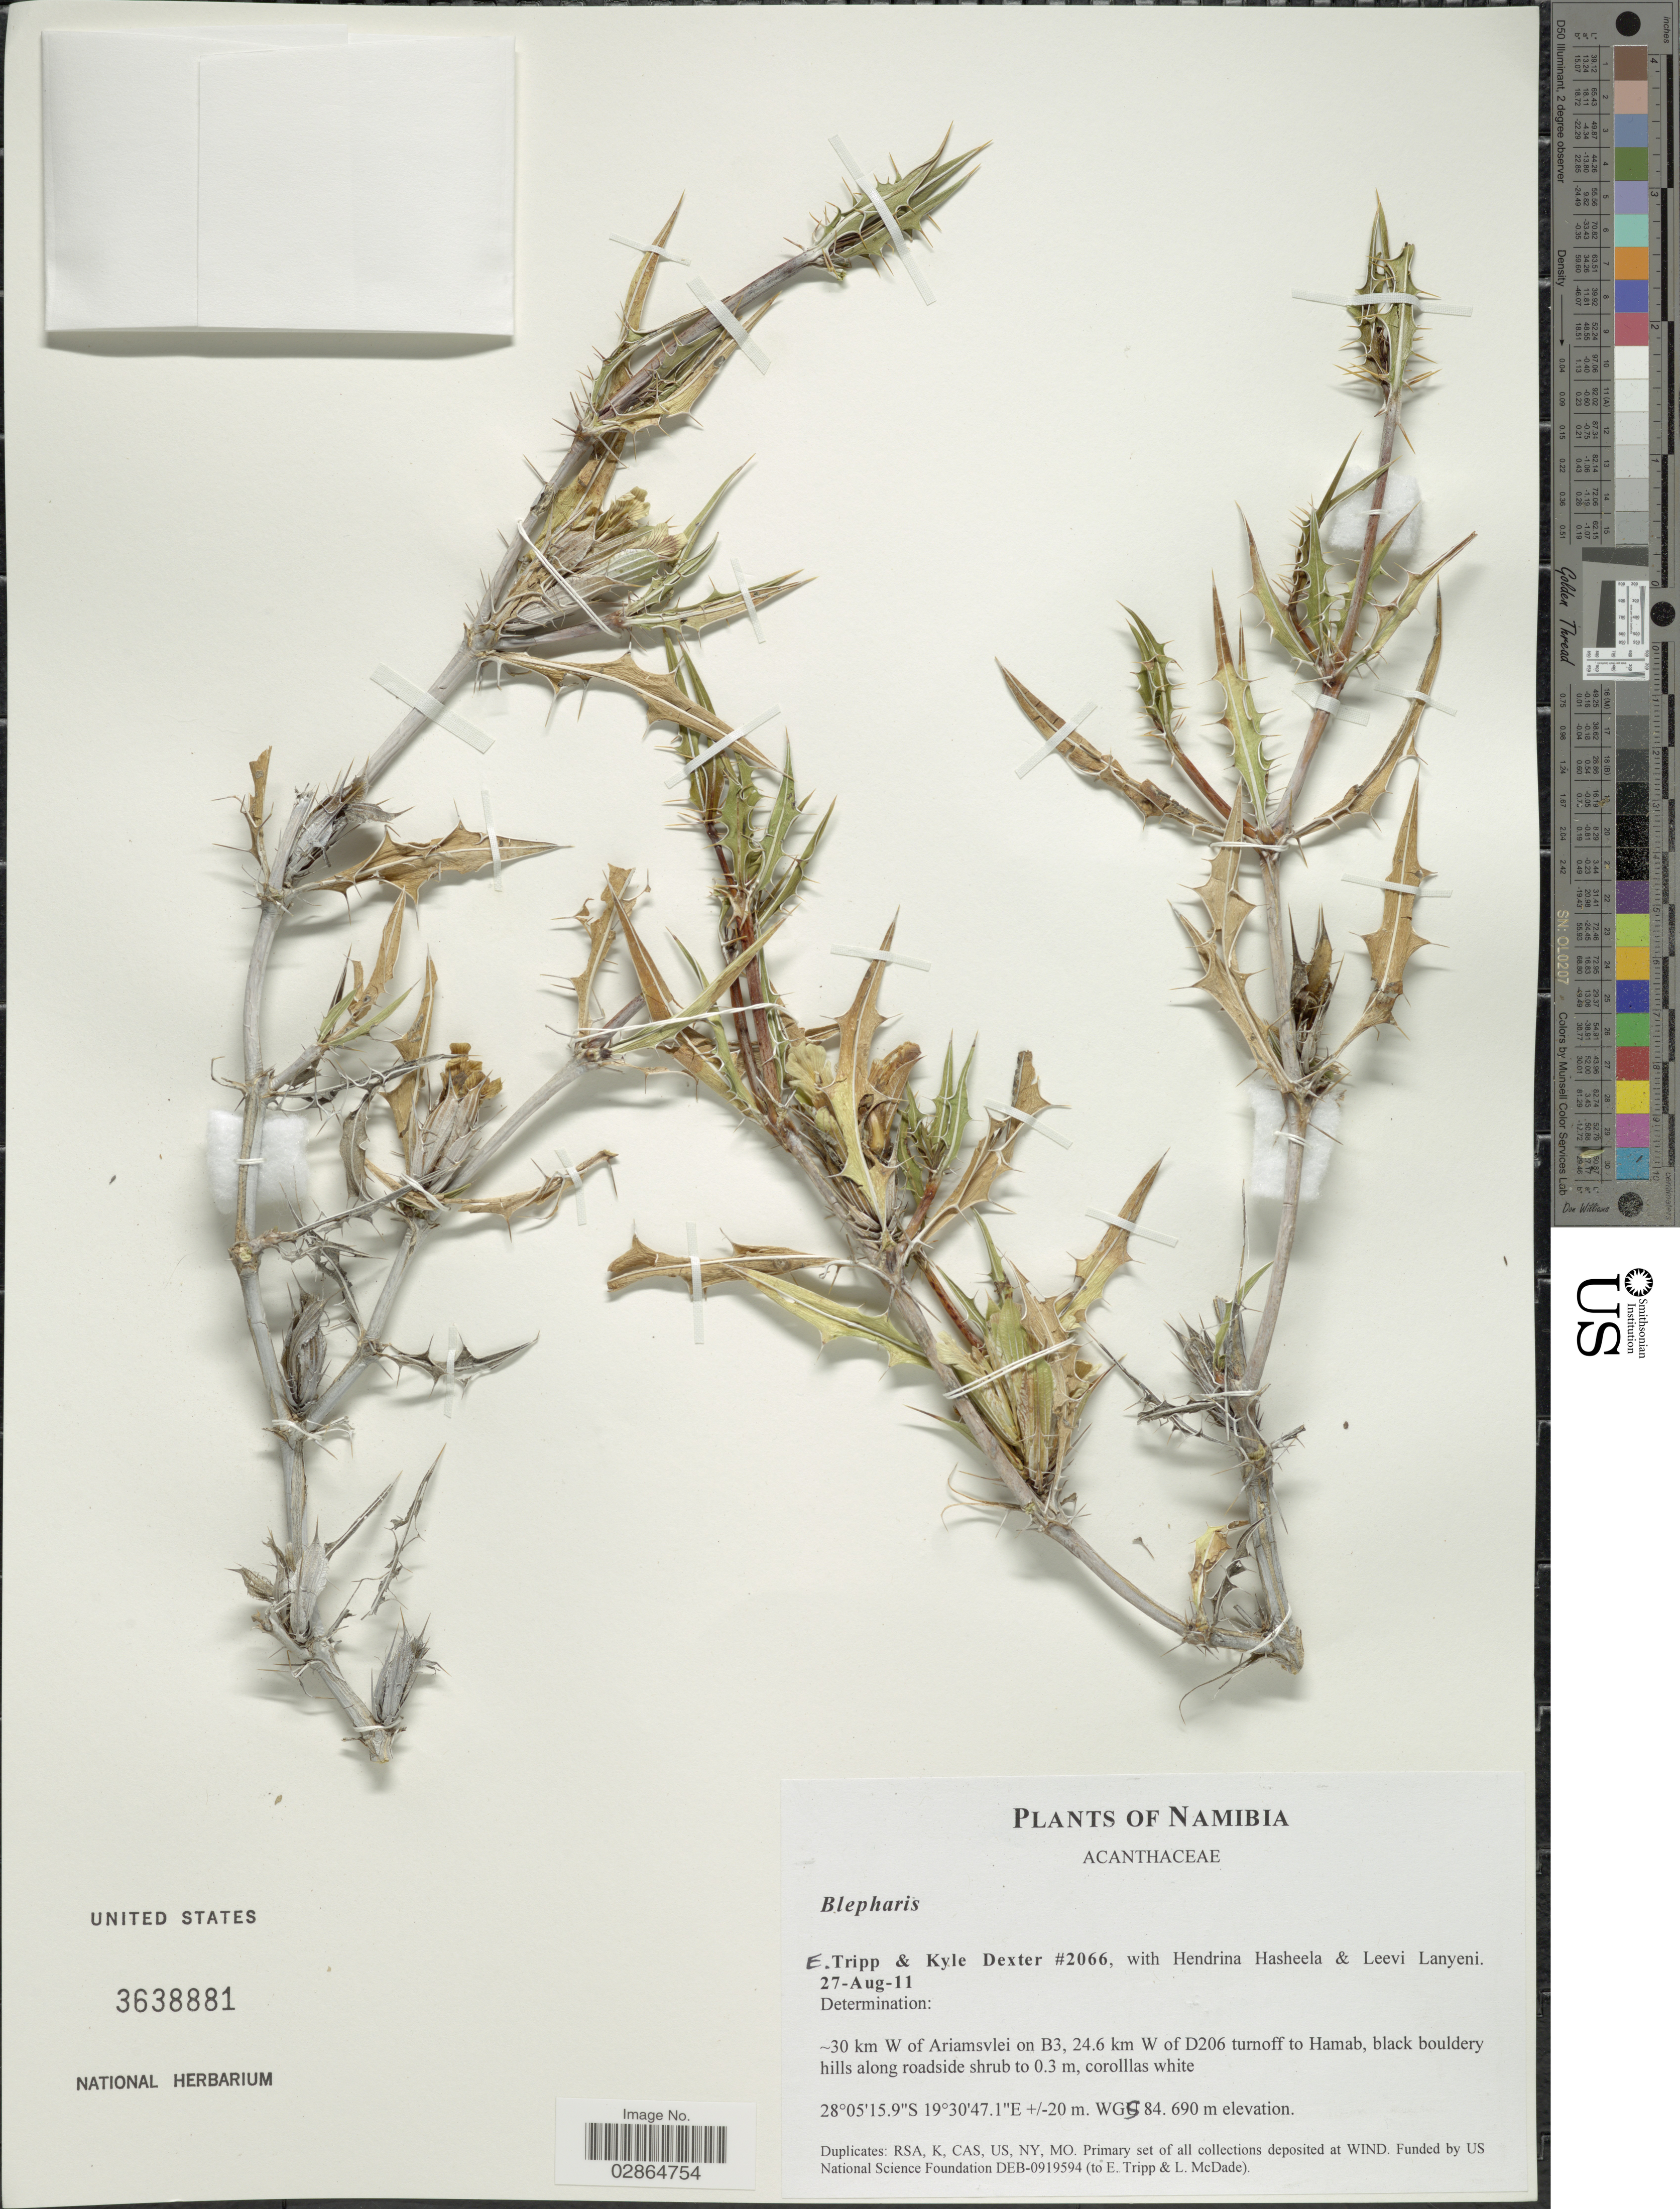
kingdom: Plantae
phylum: Tracheophyta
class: Magnoliopsida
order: Lamiales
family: Acanthaceae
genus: Blepharis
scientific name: Blepharis sp.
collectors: E. Tripp, K. Dexter, H. Hasheela & L. Lanyeni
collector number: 2066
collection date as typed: Transcribed d/m/y: 27/8/11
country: Namibia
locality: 30 km W of Ariamsvlei on B3, 24.6 km W of D206 turnoff to Hamab.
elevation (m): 690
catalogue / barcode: US 3638881